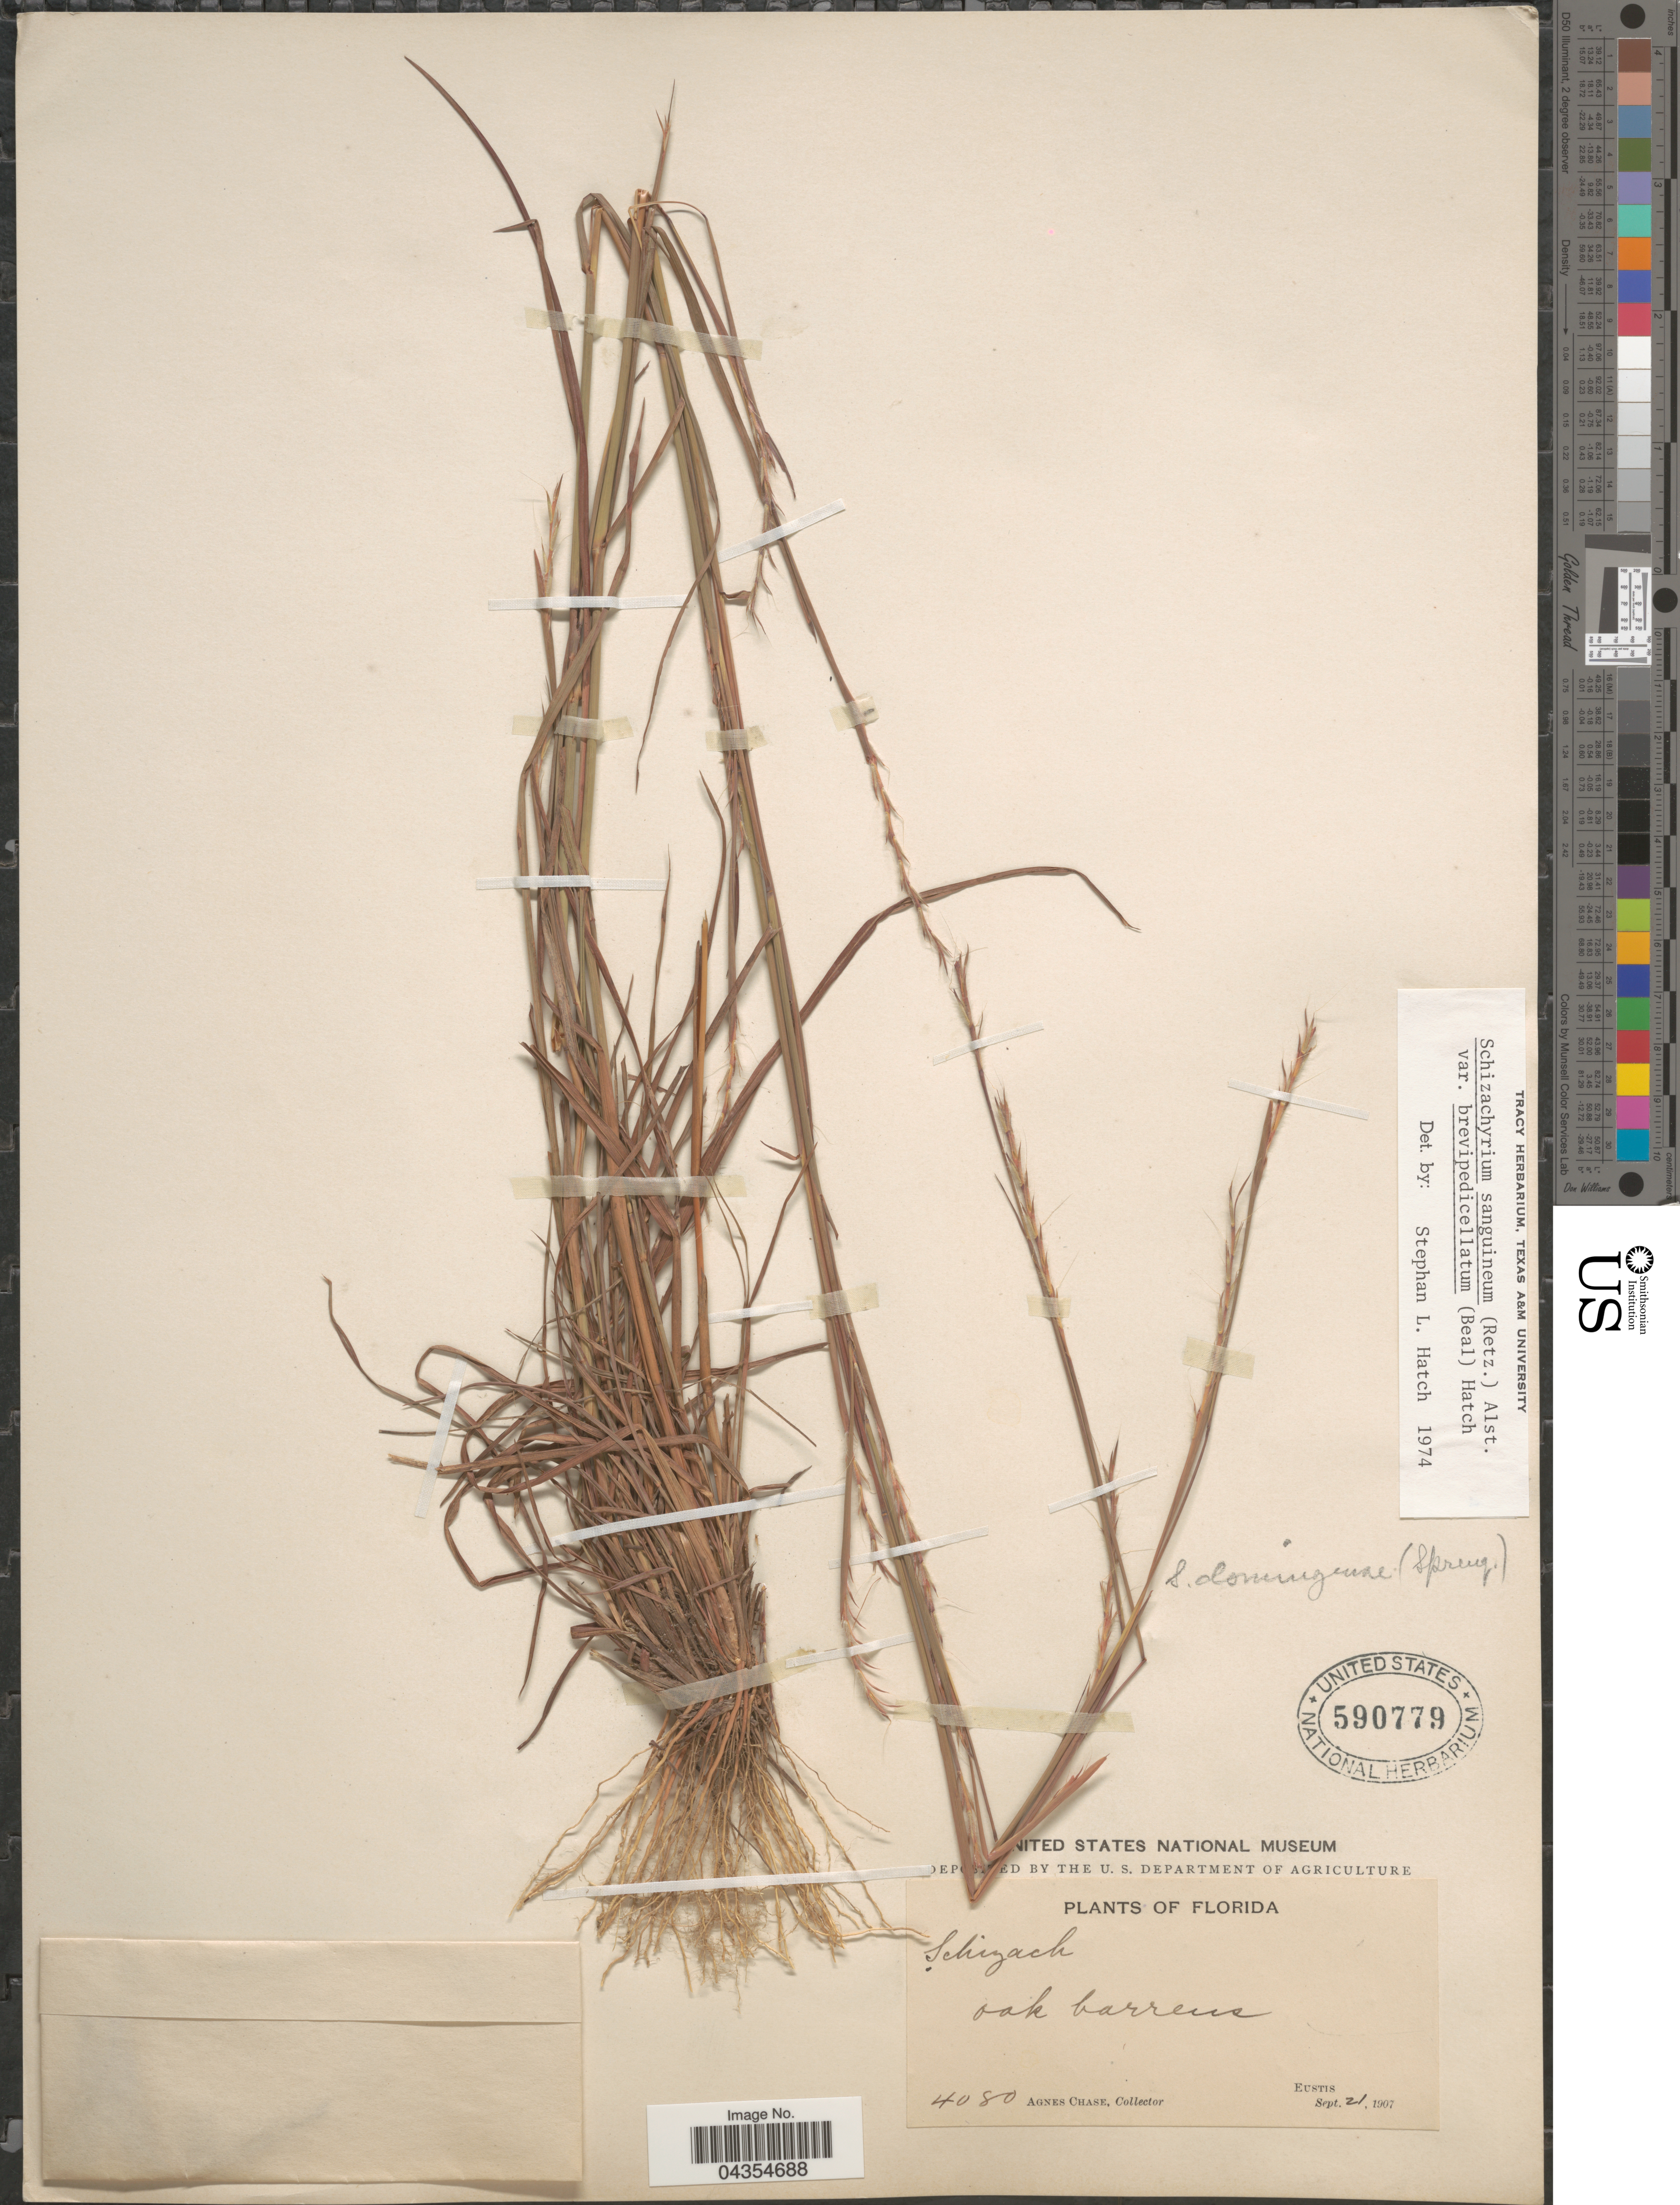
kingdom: Plantae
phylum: Tracheophyta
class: Liliopsida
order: Poales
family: Poaceae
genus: Schizachyrium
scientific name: Schizachyrium sanguineum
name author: (Retz.) Alston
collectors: A. Chase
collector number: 4080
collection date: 1907-09-21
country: United States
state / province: Florida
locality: Oak barrens. Eustis.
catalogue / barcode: US 590779